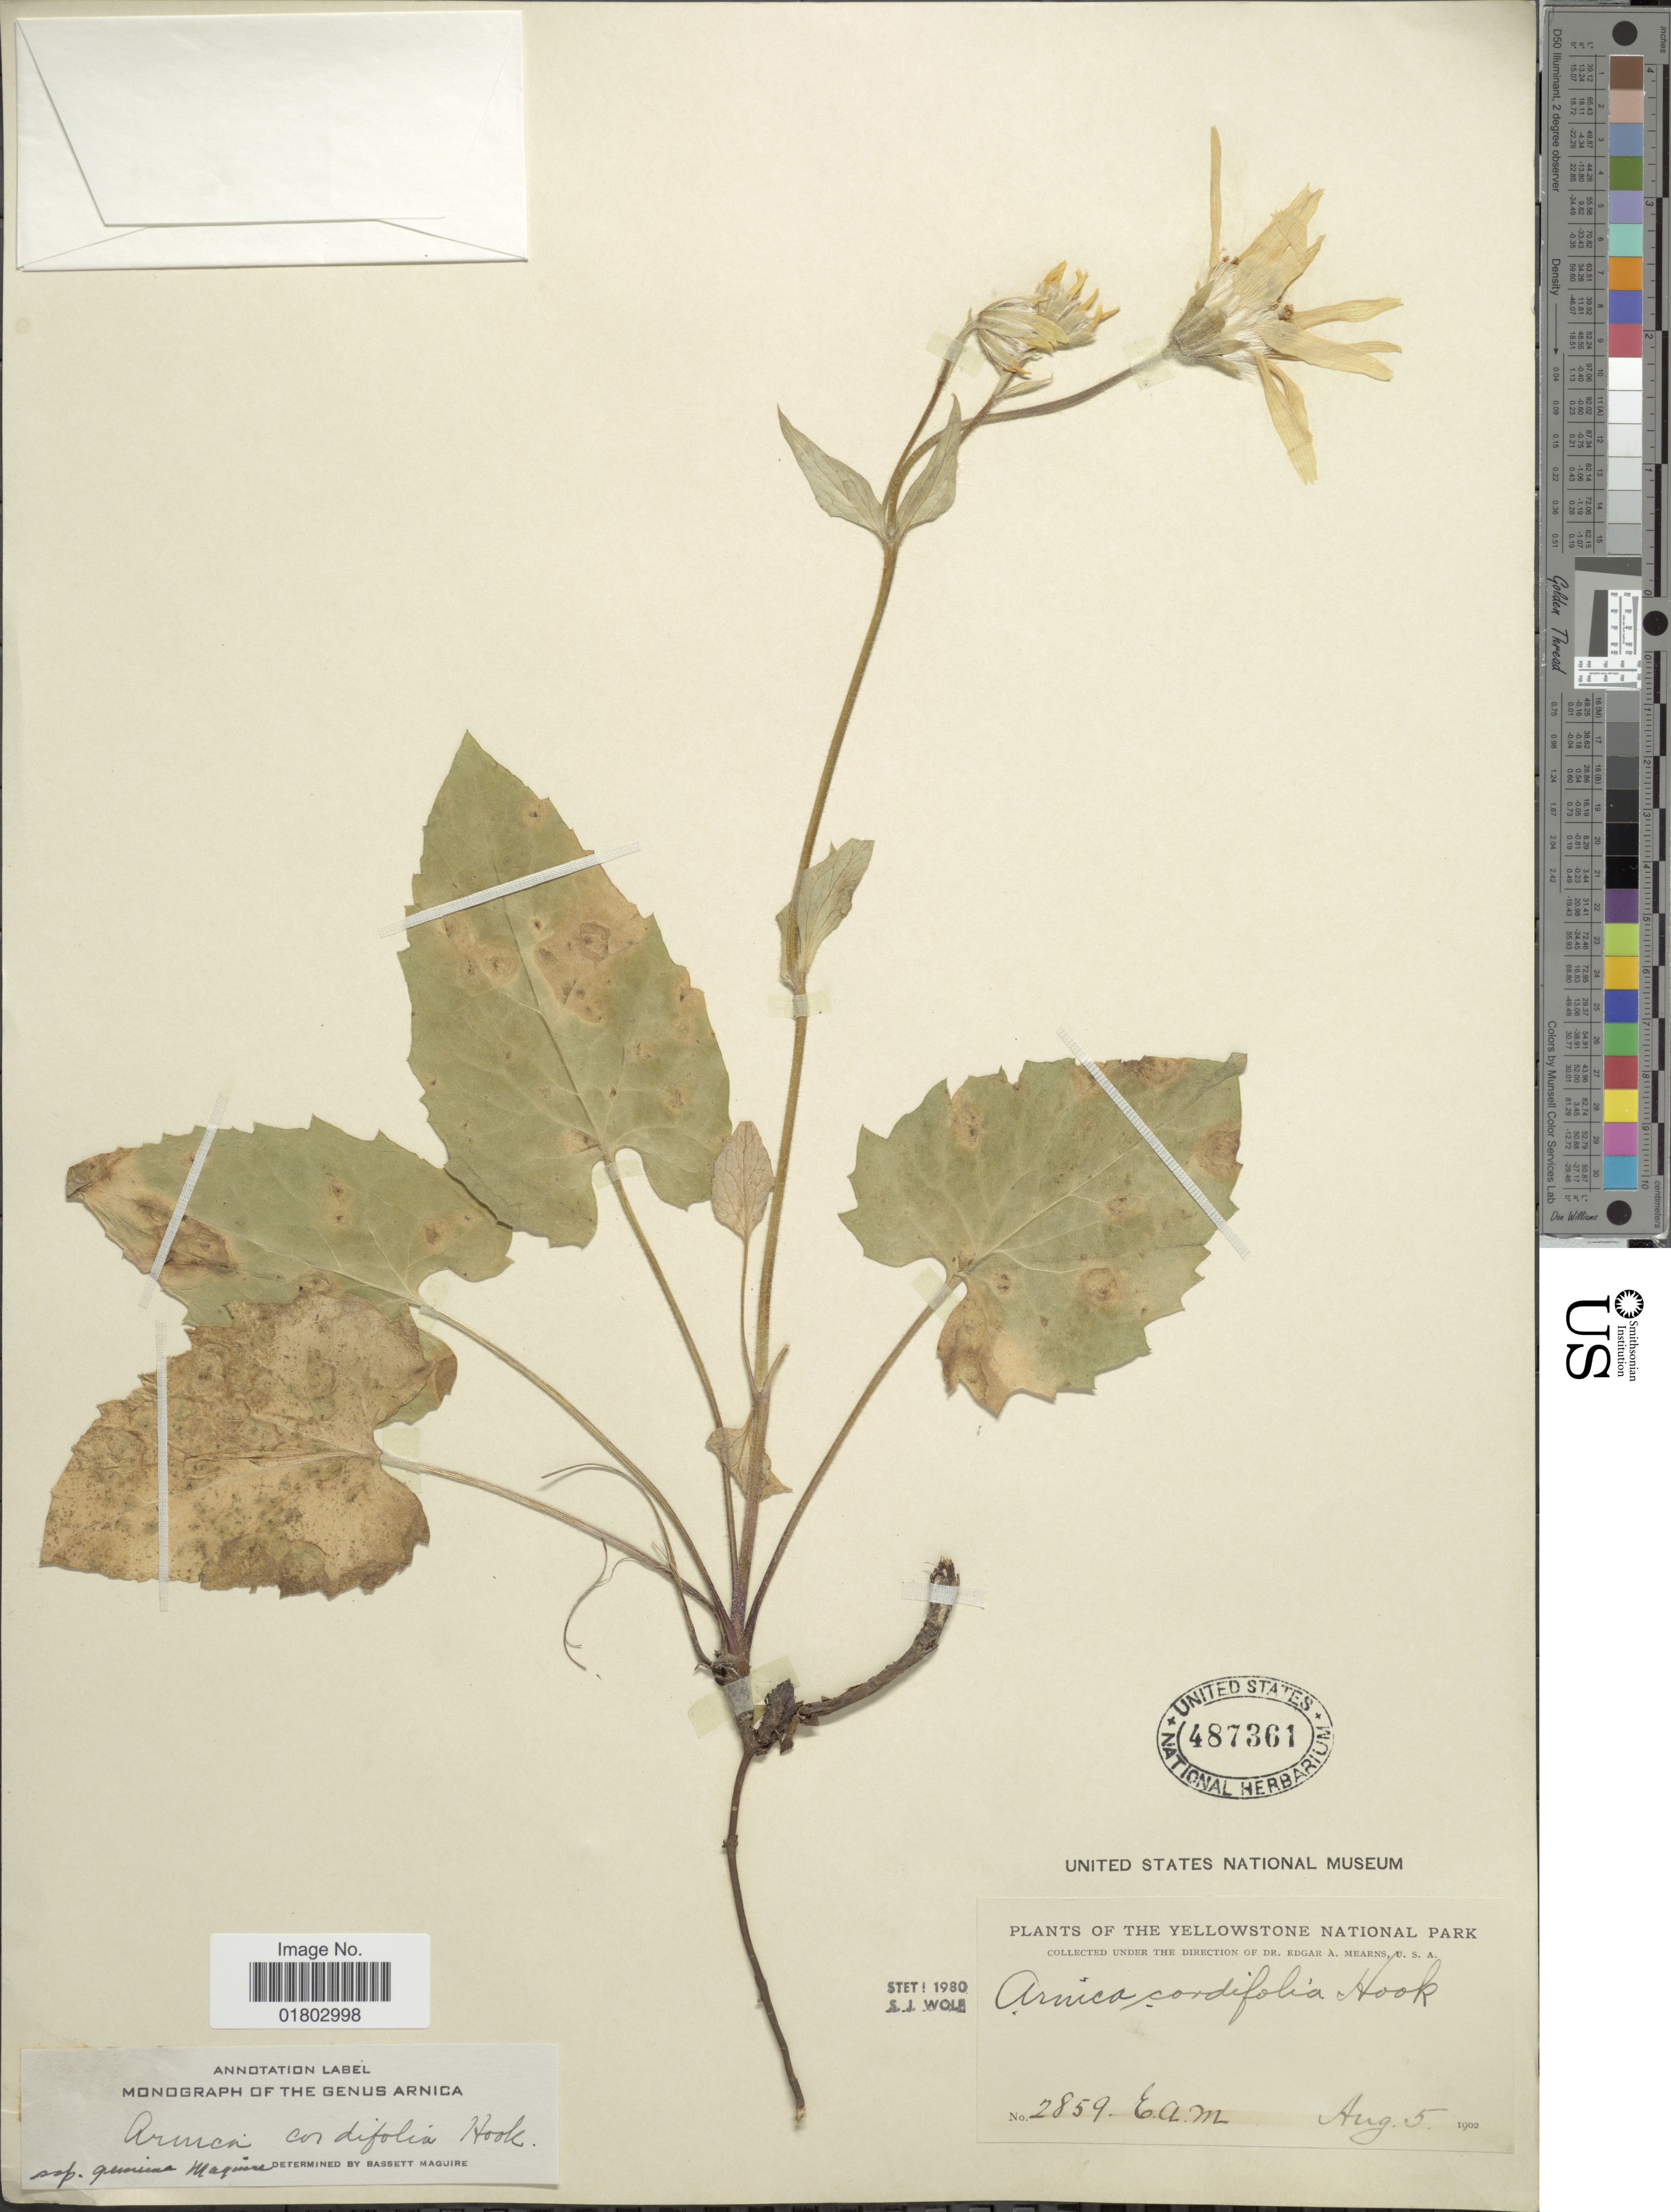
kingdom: Plantae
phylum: Tracheophyta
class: Magnoliopsida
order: Asterales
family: Asteraceae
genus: Arnica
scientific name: Arnica cordifolia subsp. genuina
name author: Maguire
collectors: E. A. Mearns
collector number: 2859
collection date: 1902-08-05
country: United States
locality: The Yellowstone National Park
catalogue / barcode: US 487361